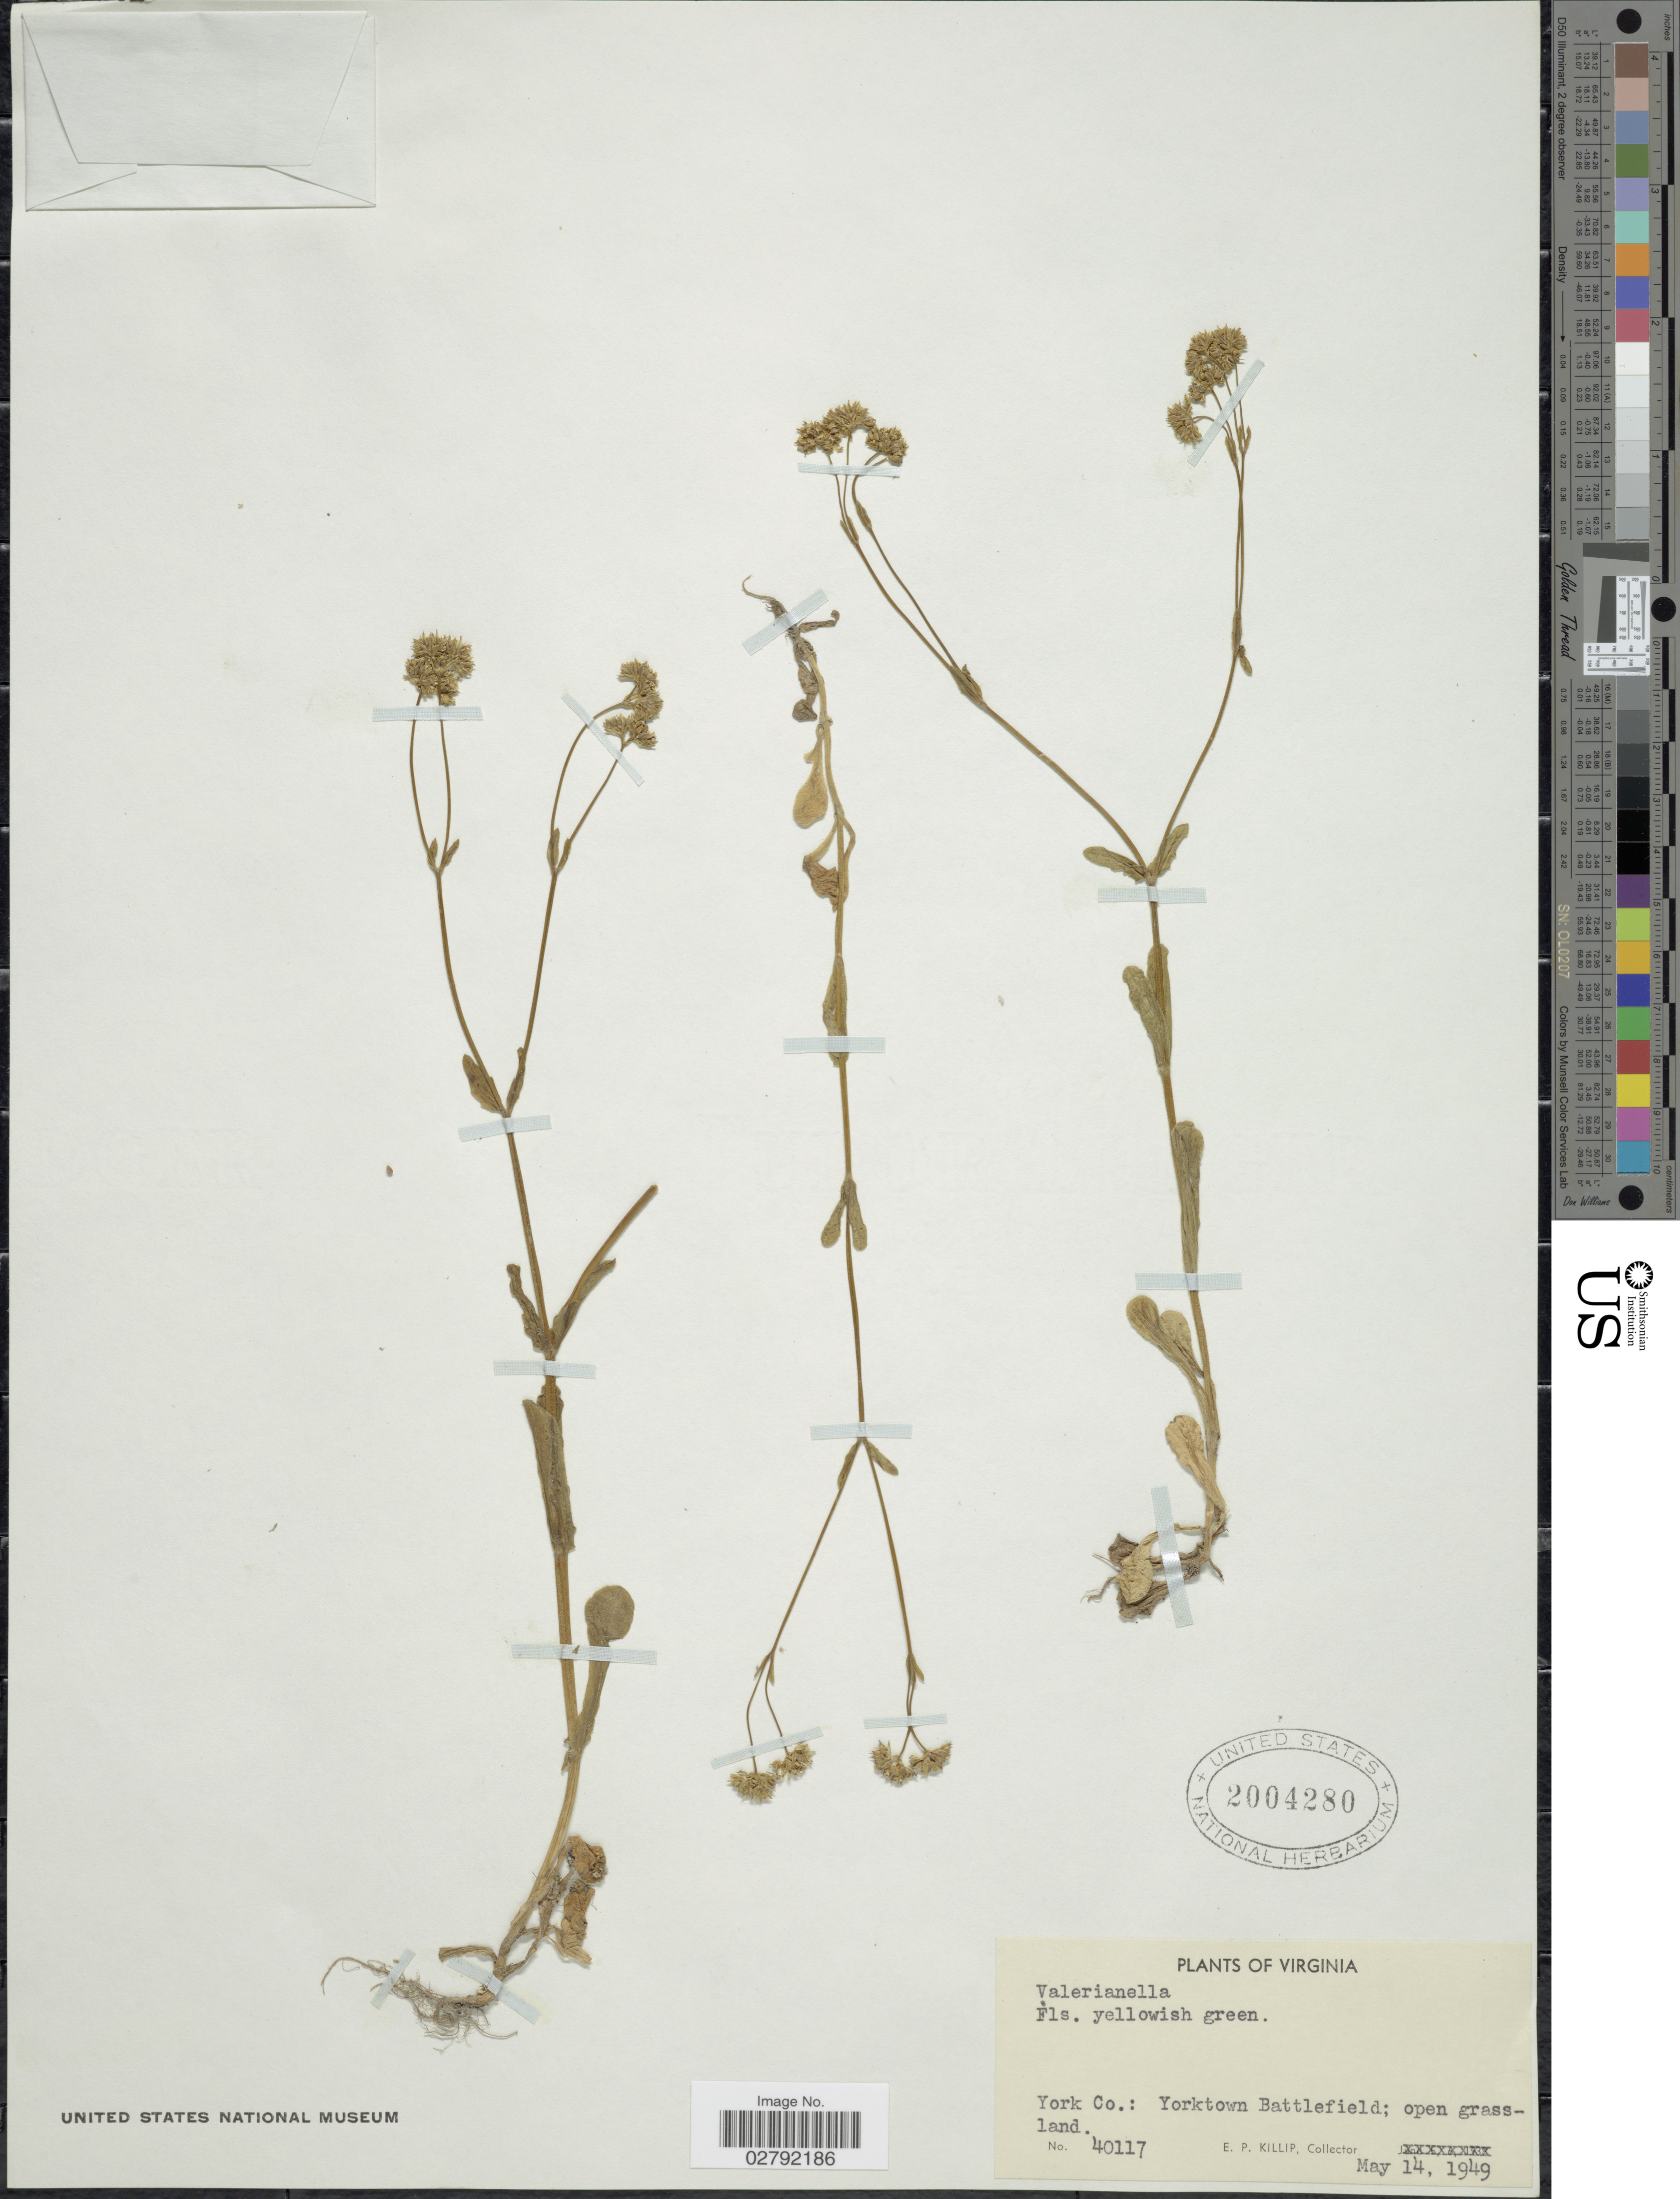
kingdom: Plantae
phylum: Tracheophyta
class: Magnoliopsida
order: Dipsacales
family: Caprifoliaceae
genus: Valerianella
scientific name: Valerianella sp.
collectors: E. P. Killip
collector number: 40117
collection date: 1949-05-14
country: United States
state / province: Virginia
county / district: York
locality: York Co.: Yorktown Battlefield.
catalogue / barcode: US 2004280